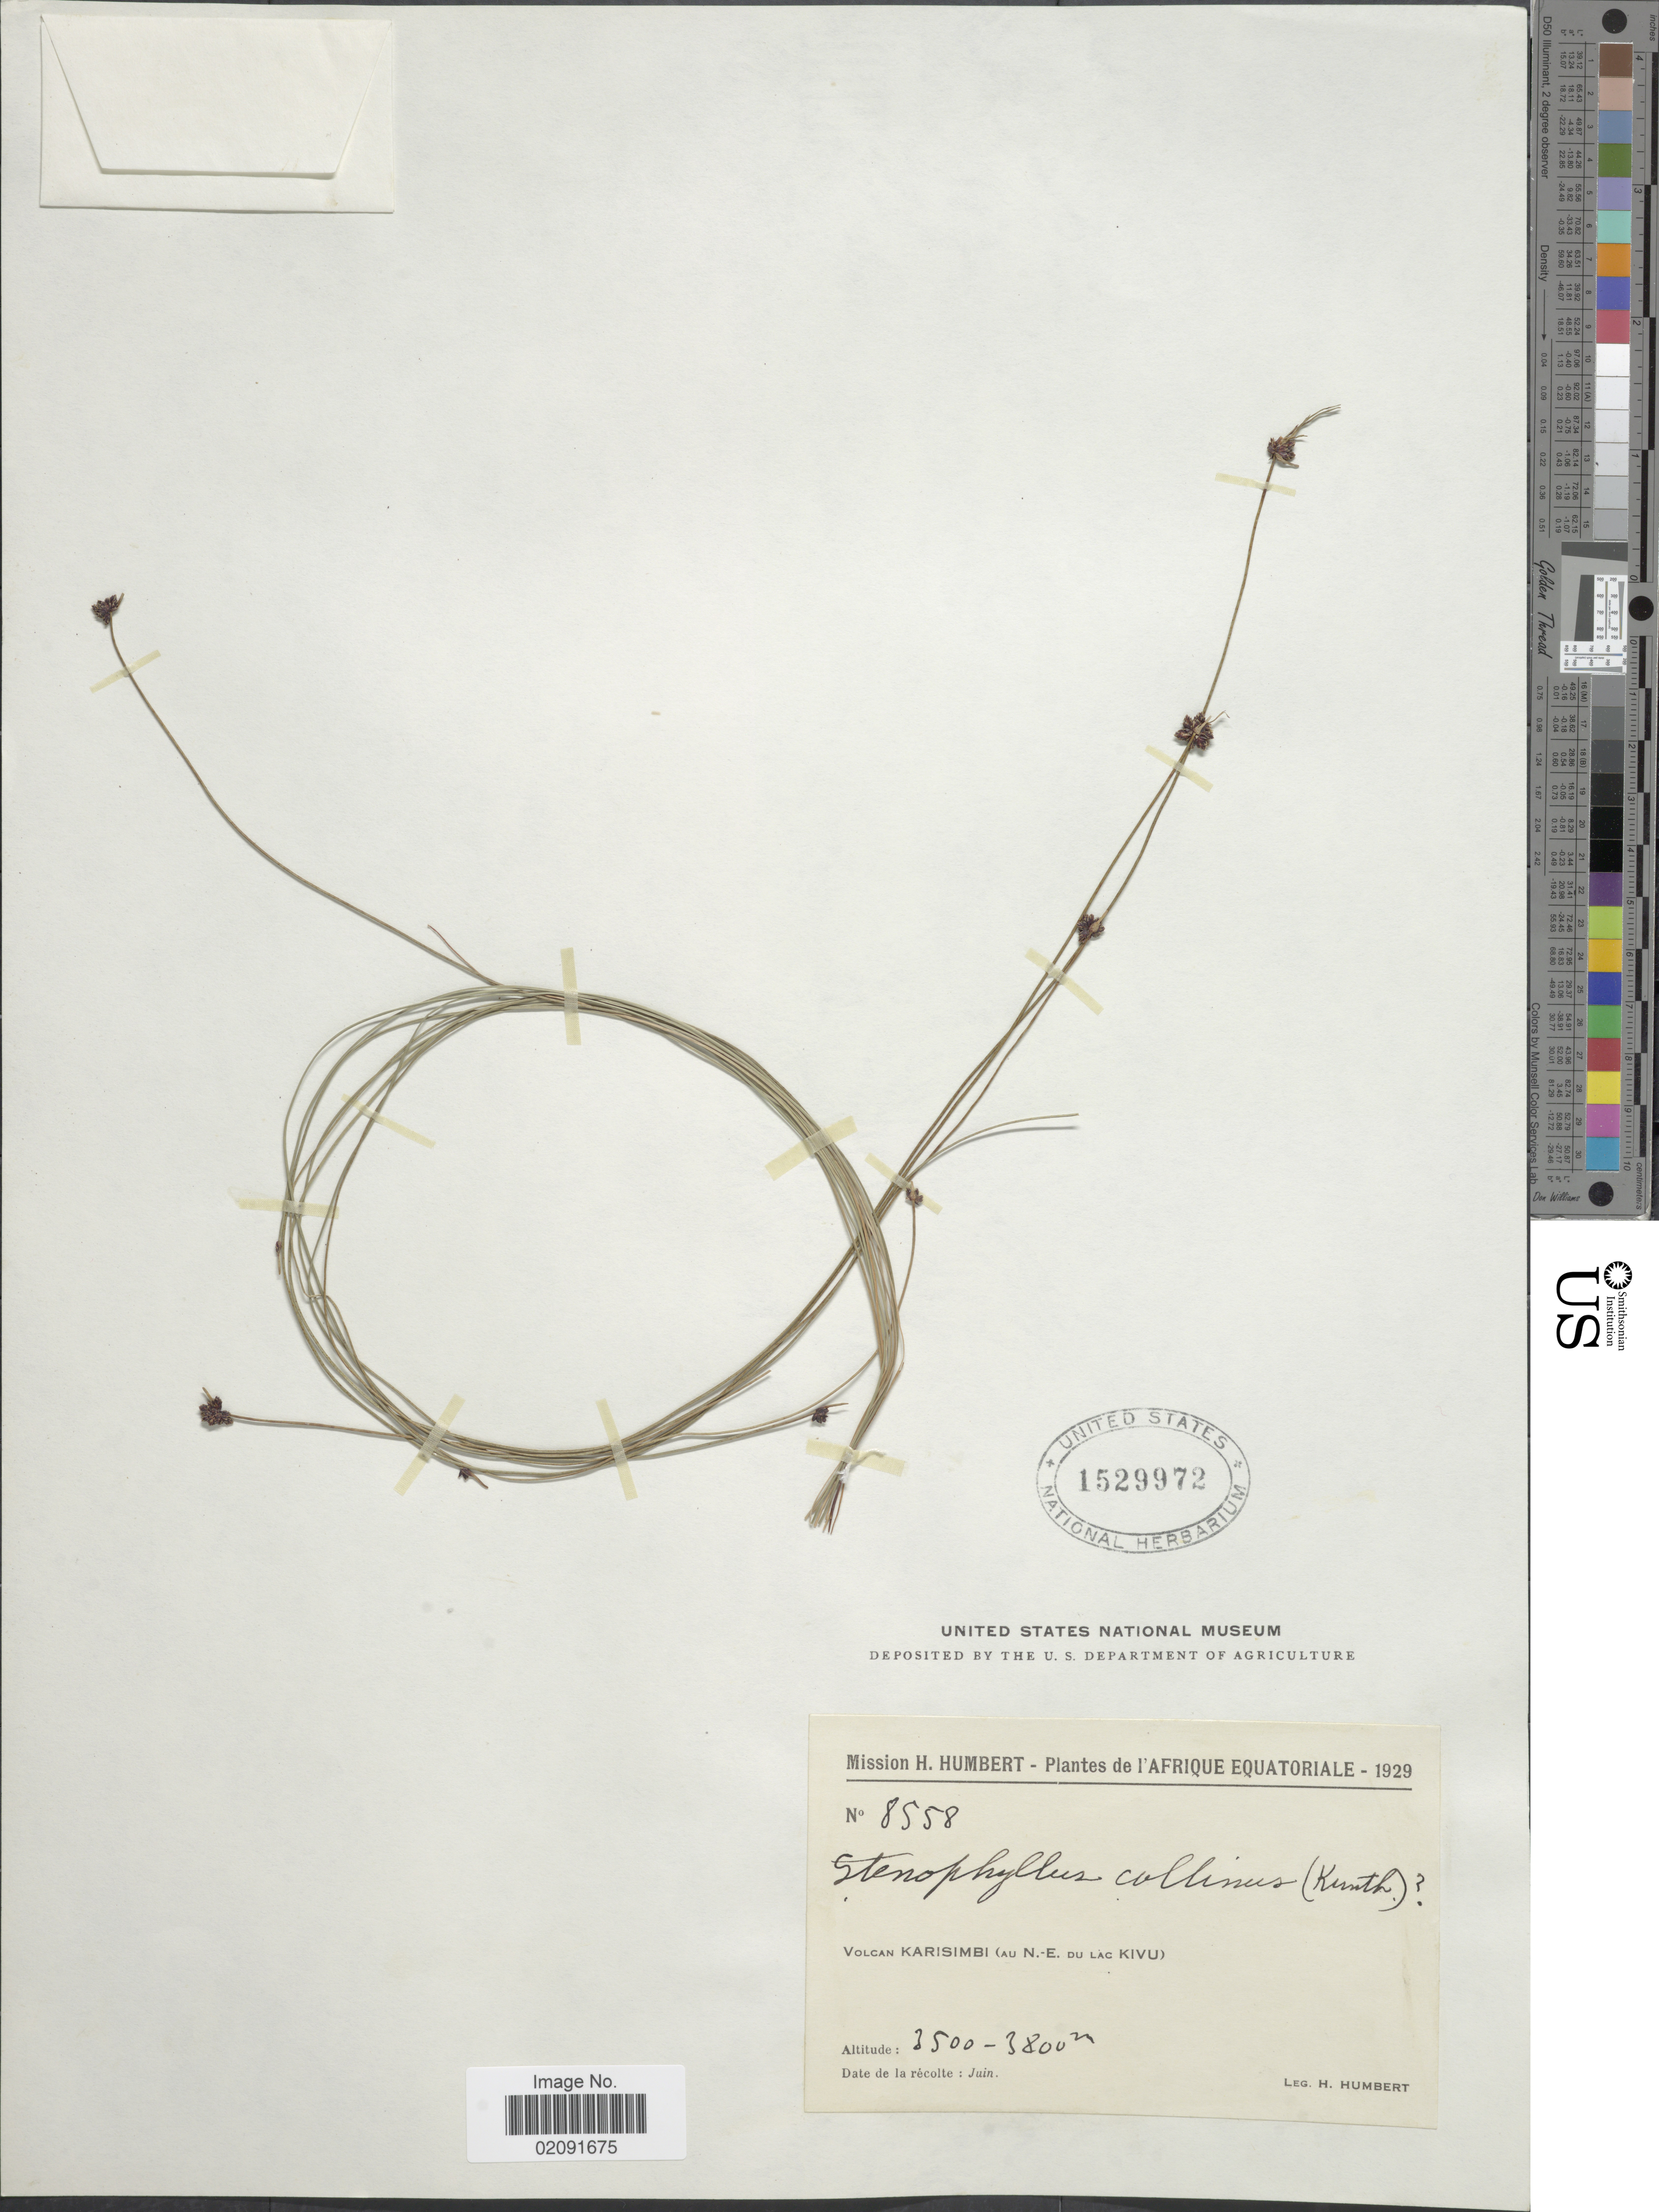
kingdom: Plantae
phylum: Tracheophyta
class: Liliopsida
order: Poales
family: Cyperaceae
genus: Isolepis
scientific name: Isolepis costata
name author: Hochst. ex A. Rich.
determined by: Strong, Mark T., (BOT), Smithsonian Institution - National Museum of Natural History (UNITED STATES)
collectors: H. Humbert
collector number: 8558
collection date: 1929-06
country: Congo, Democratic Republic of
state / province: Equateur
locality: Afrique Equatoriale. Volcan Karisimbi (au N.-E. du Lac Kivu)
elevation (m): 3500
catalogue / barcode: US 1529972